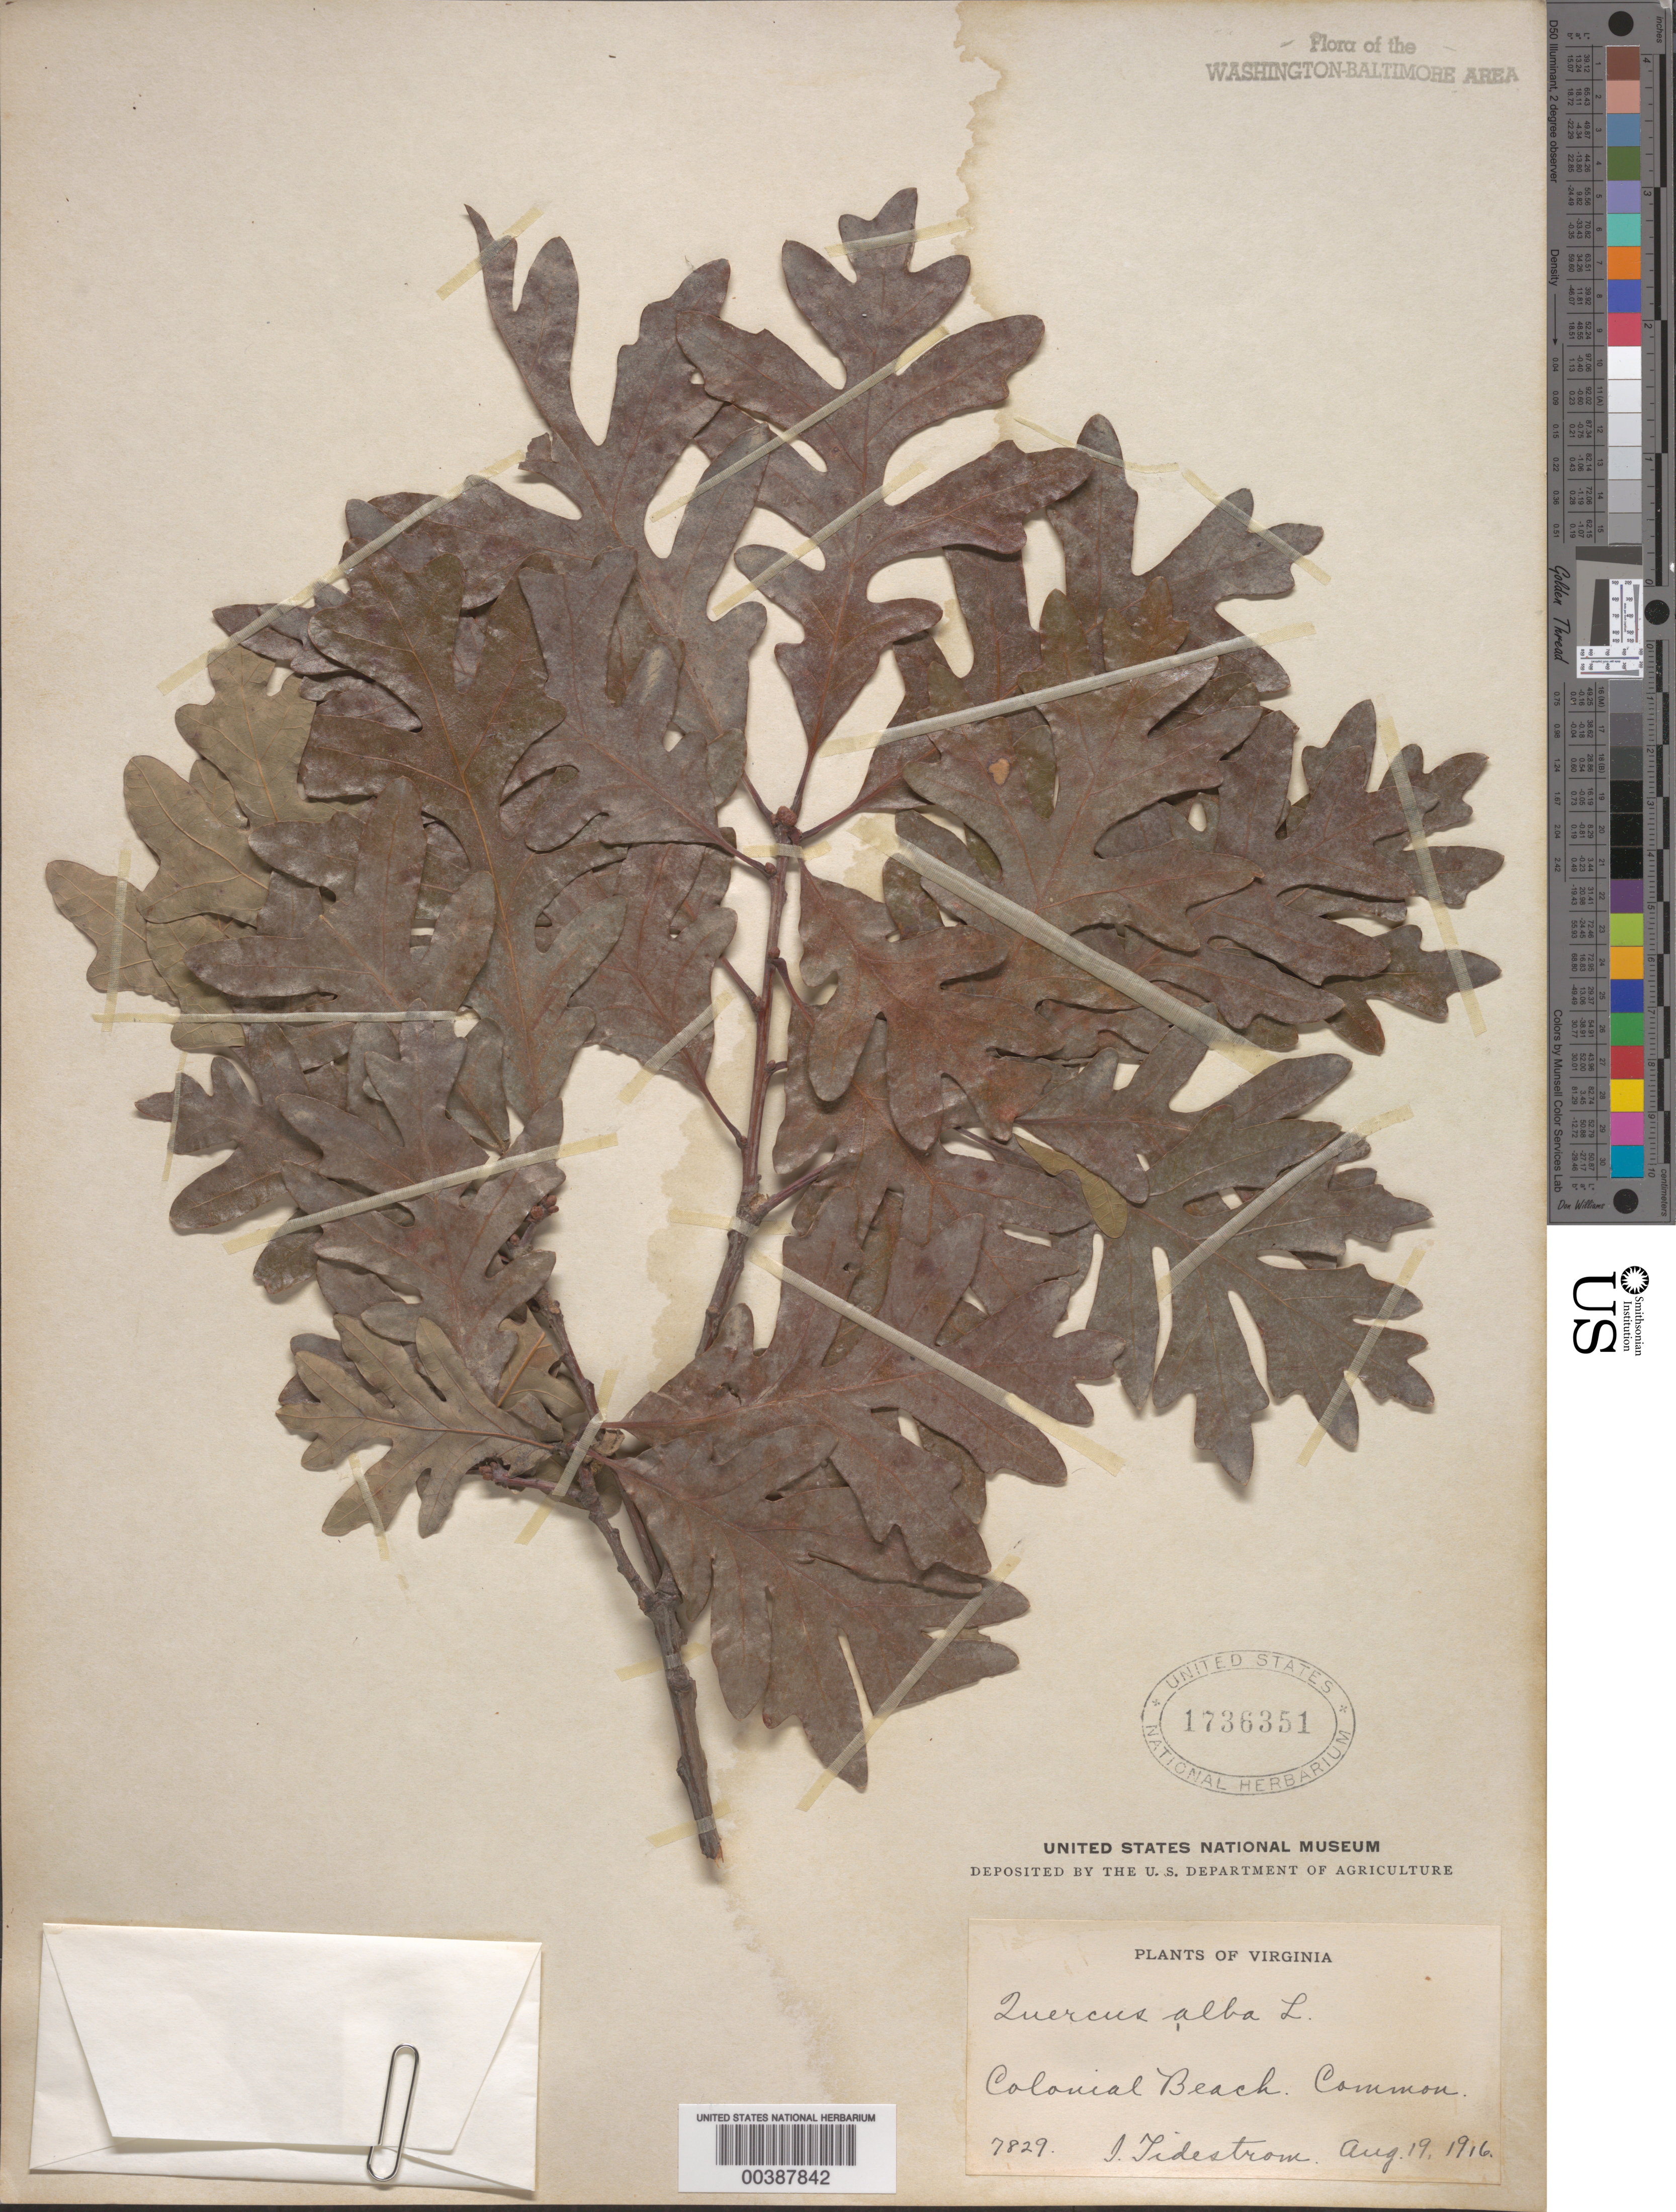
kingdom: Plantae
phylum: Tracheophyta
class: Magnoliopsida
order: Fagales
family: Fagaceae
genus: Quercus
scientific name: Quercus alba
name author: L.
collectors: I. F. Tidestrom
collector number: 7829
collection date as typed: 19 Aug 1916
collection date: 1916-08-19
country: United States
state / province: Virginia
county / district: Westmoreland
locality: Colonial Beach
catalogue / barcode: US 1736351